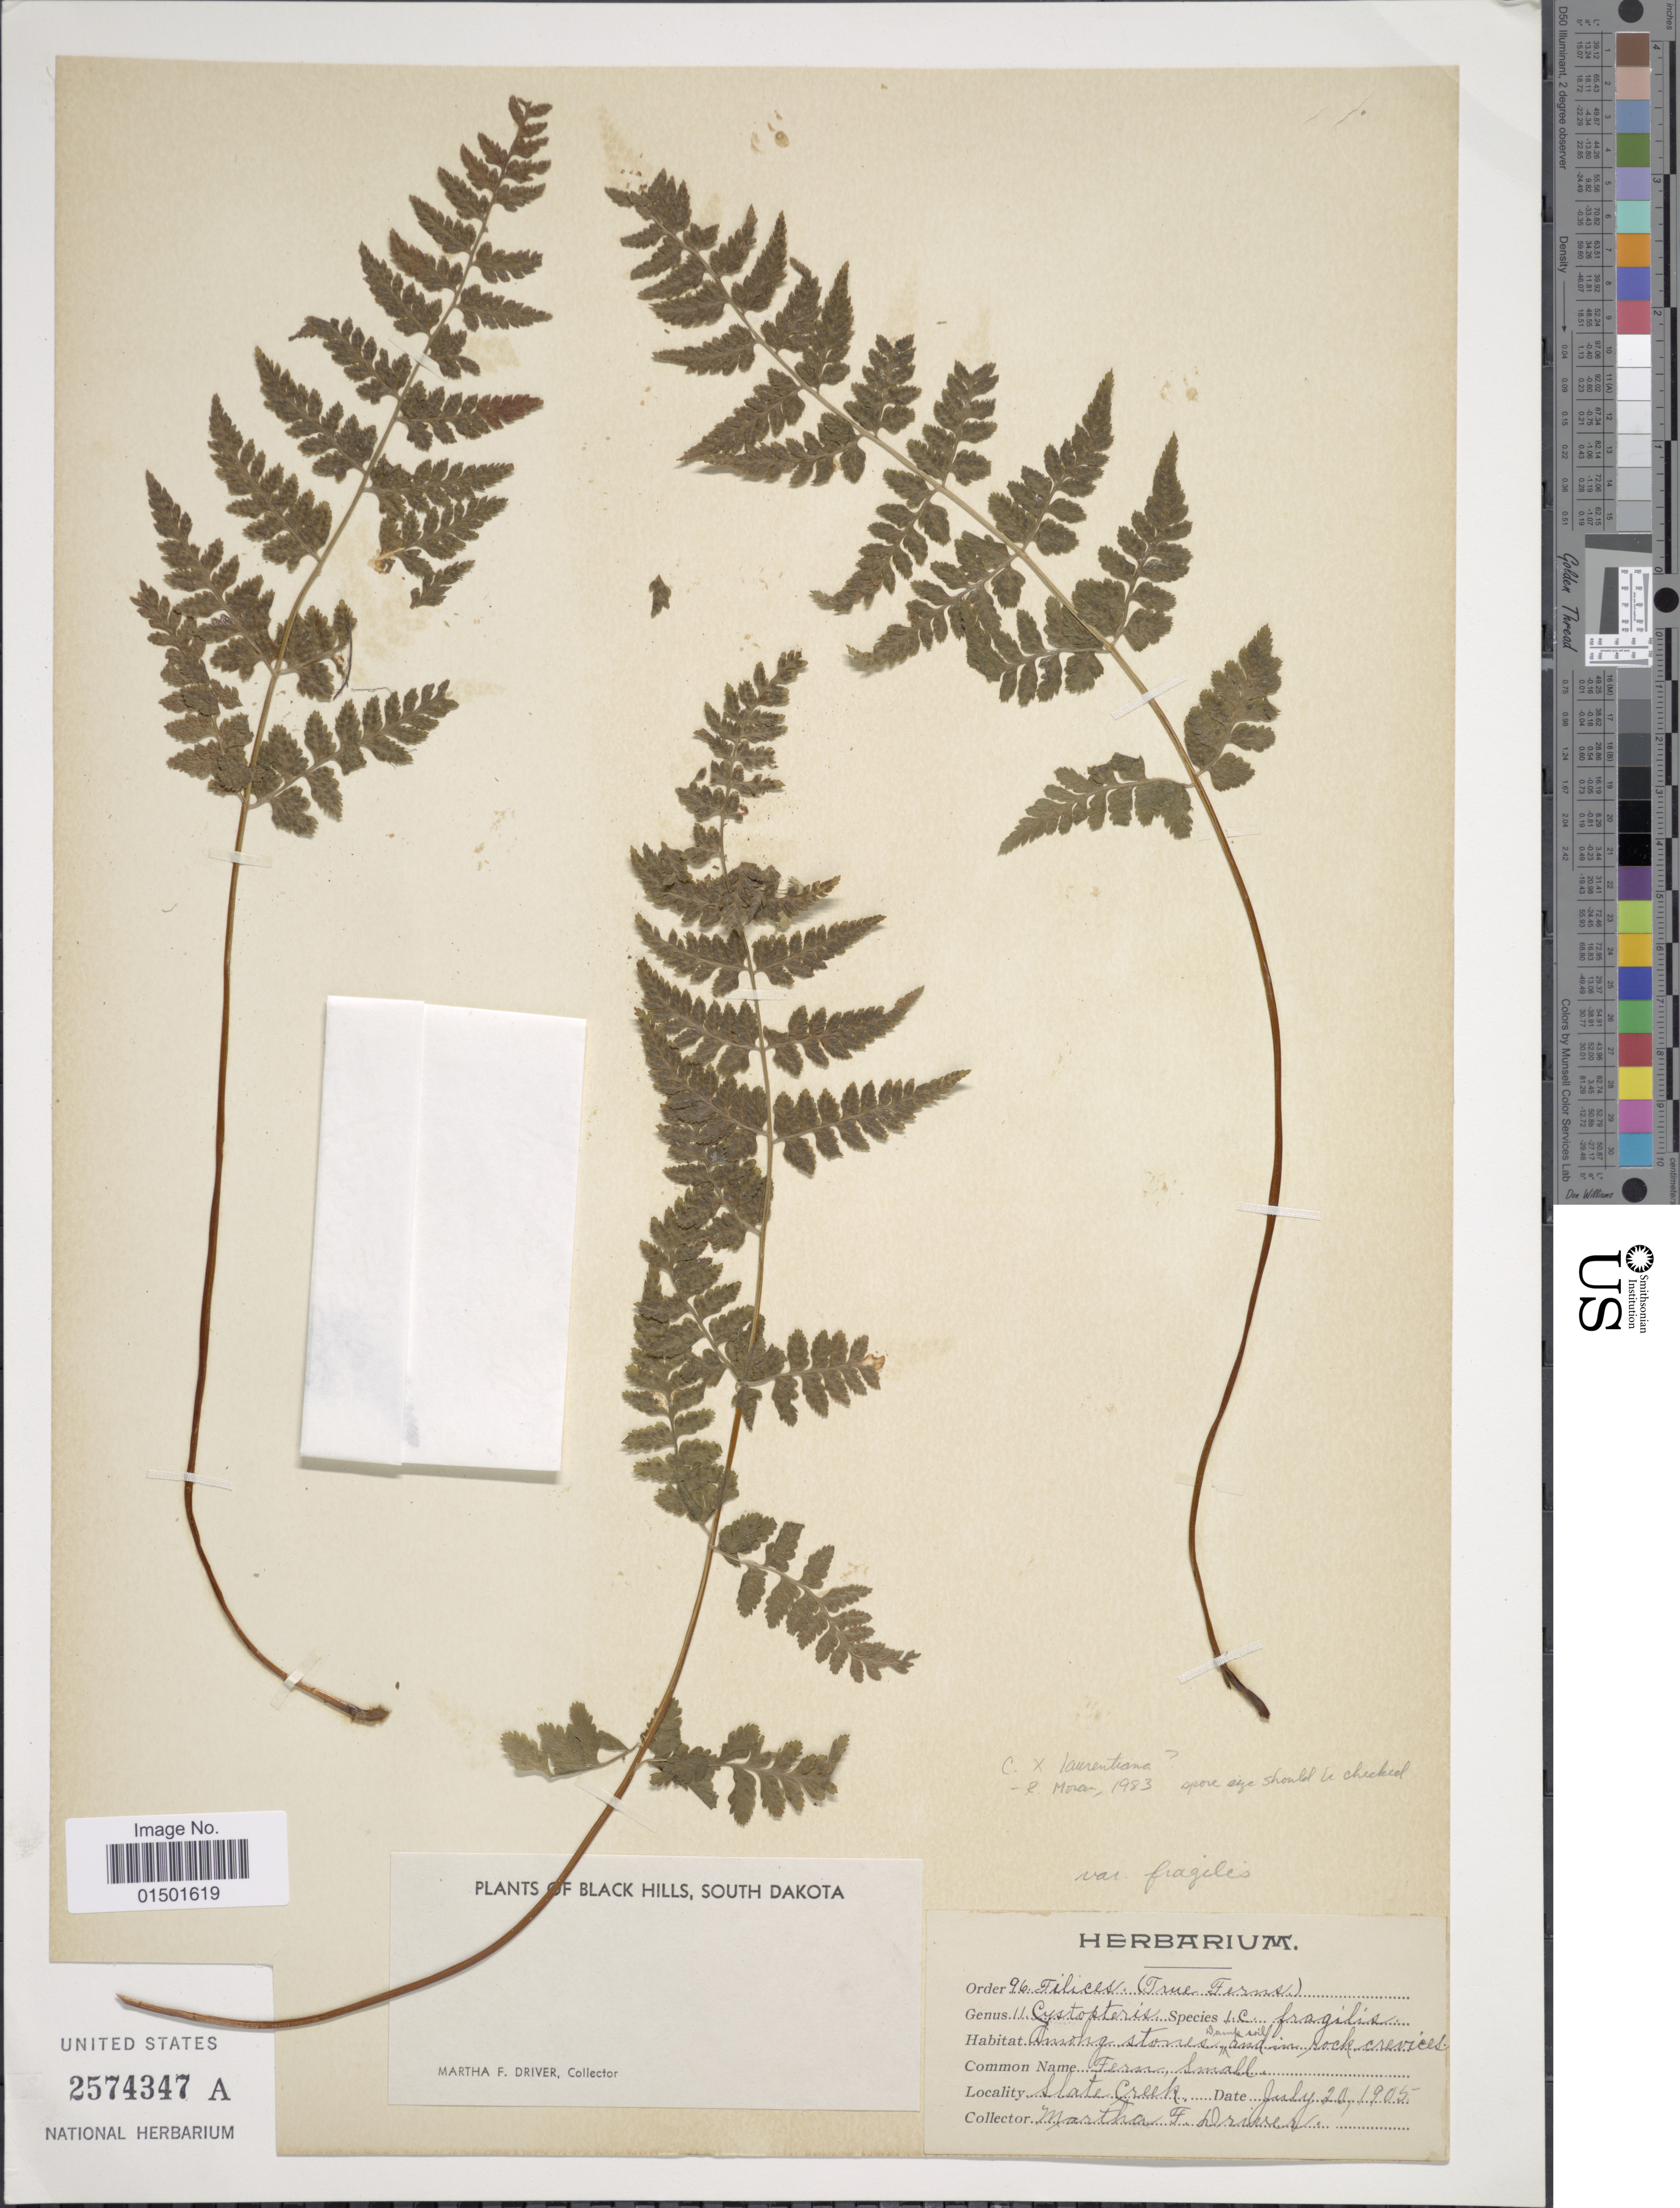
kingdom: Plantae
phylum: Tracheophyta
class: Polypodiopsida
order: Polypodiales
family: Cystopteridaceae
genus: Cystopteris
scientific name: Cystopteris fragilis var. fragilis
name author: (L.) Bernh.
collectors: M. Driver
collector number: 96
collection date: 1905-07-20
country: United States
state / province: South Dakota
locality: Black Hills, Slate Creek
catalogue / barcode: US 2574347A